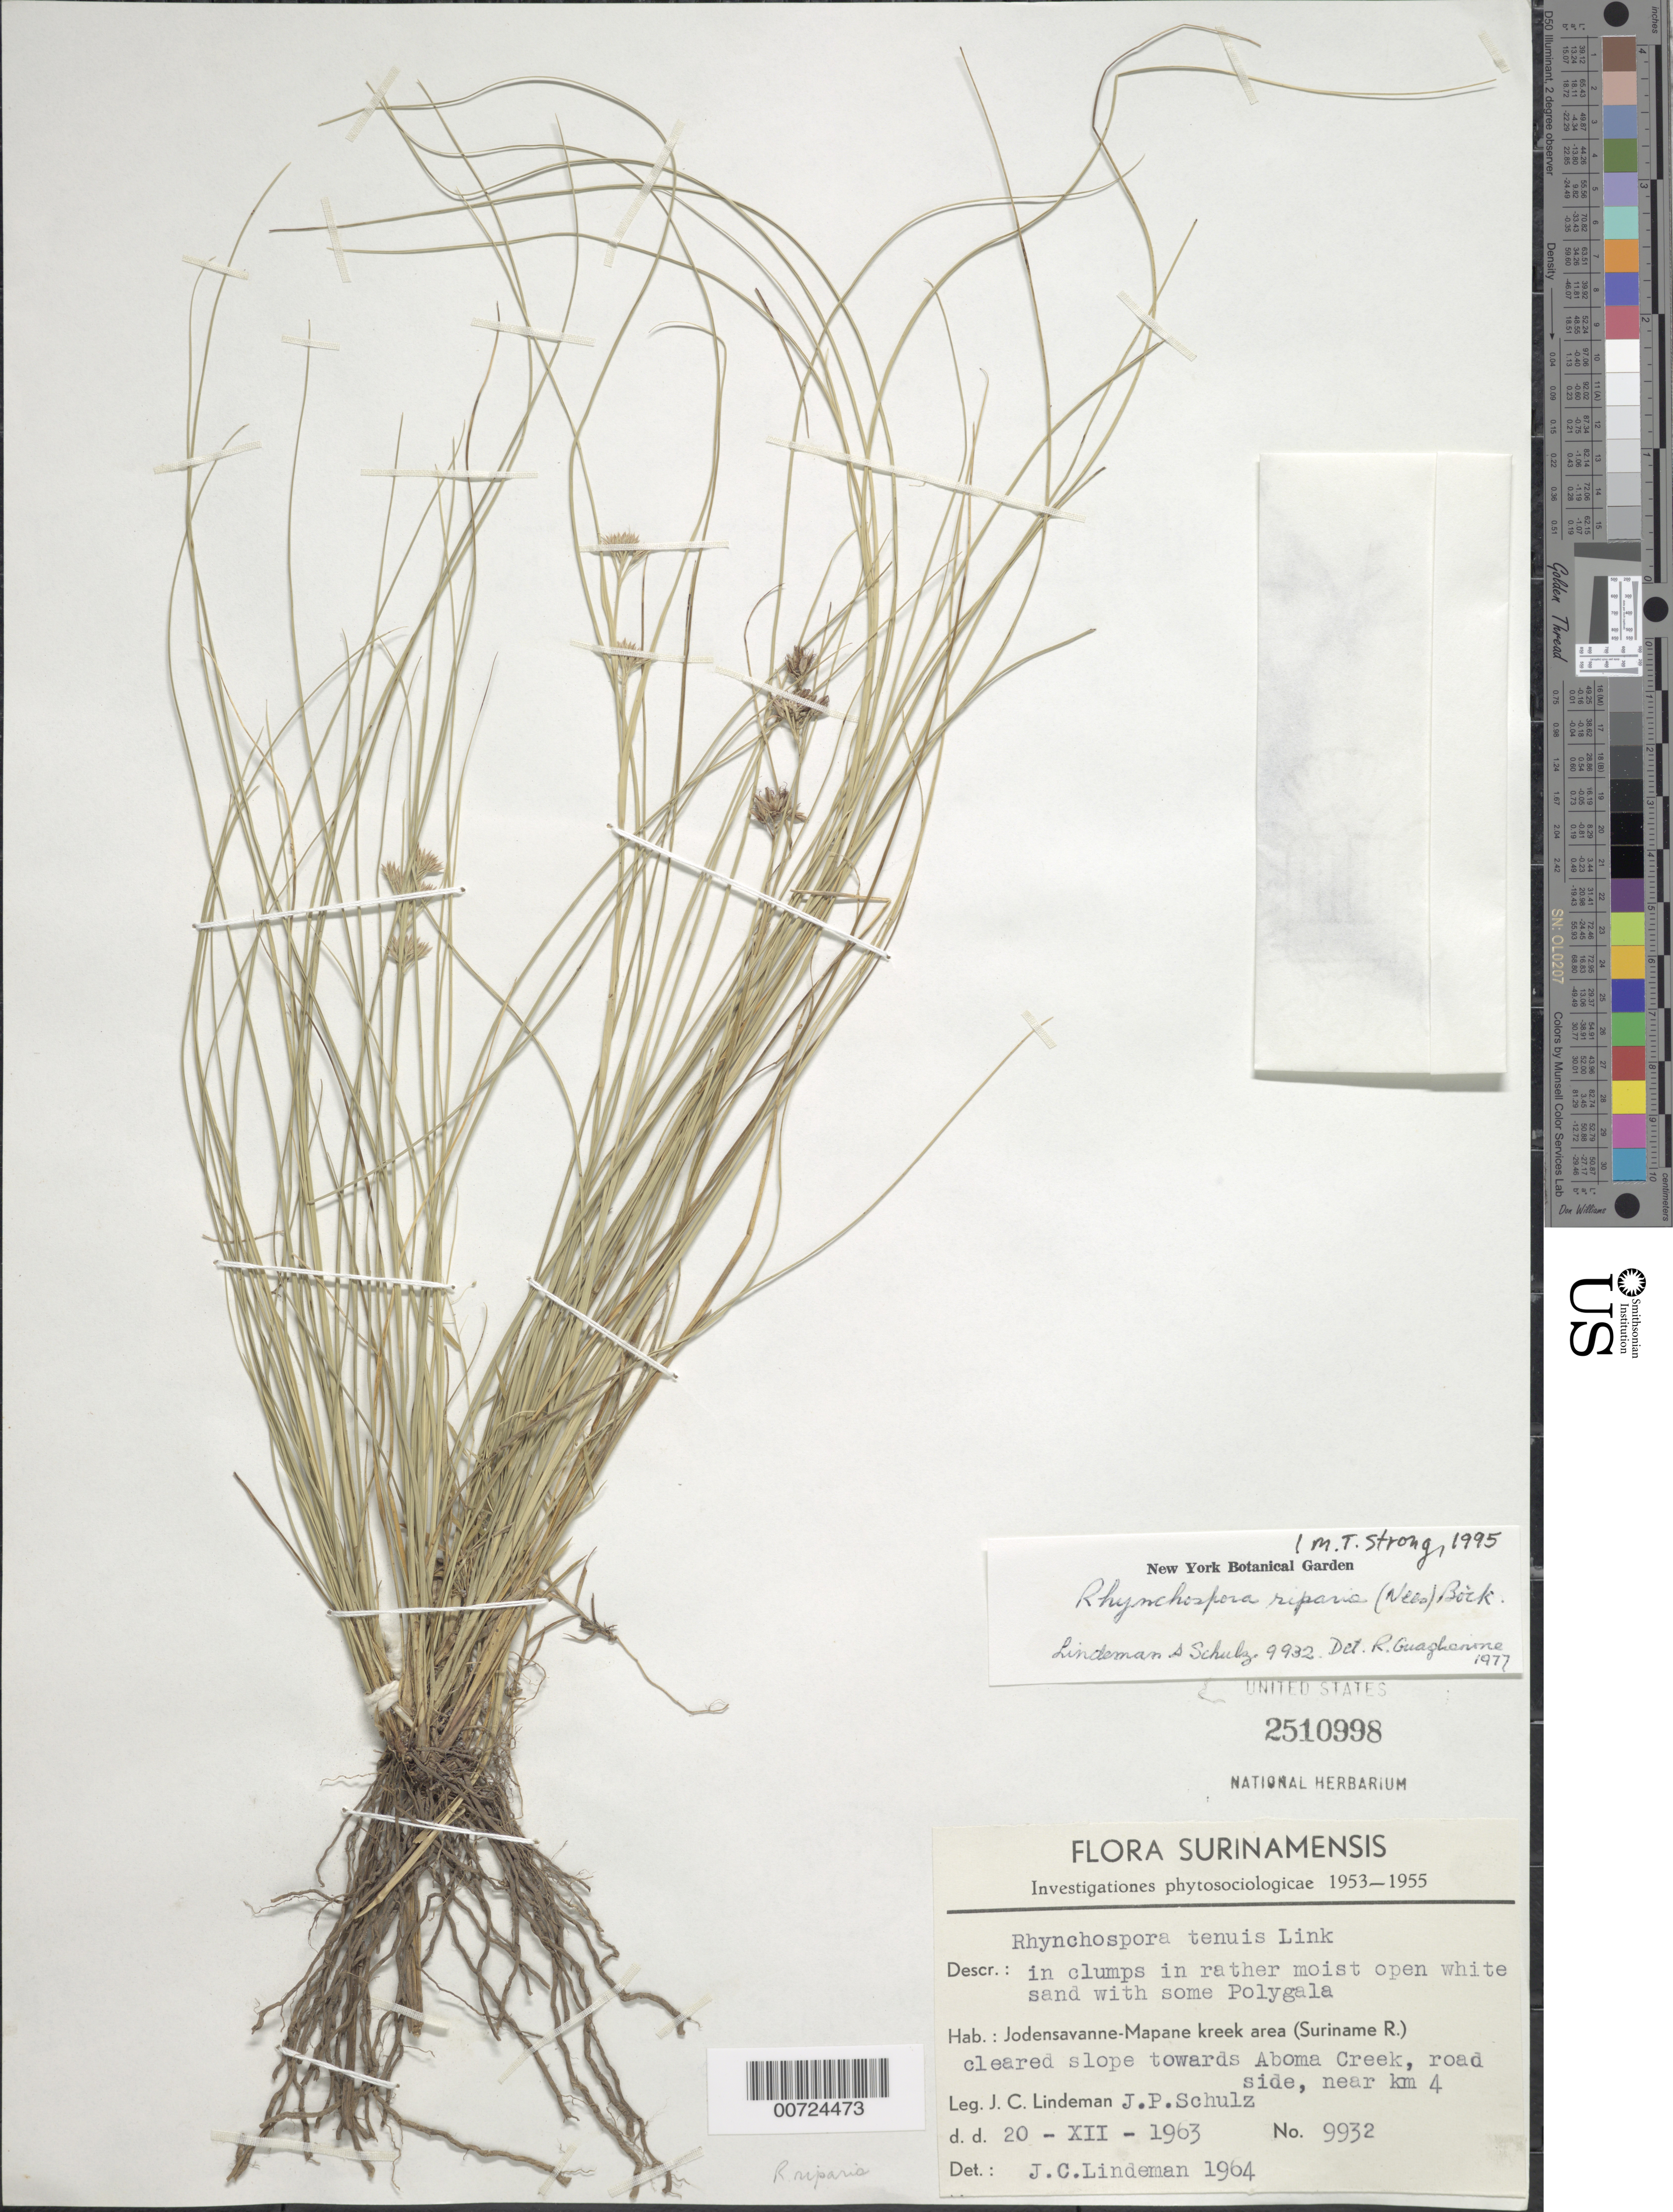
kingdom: Plantae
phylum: Tracheophyta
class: Liliopsida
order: Poales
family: Cyperaceae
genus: Rhynchospora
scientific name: Rhynchospora riparia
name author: (Nees) Boeckeler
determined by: Strong, M. T., (US), Smithsonian Institution - National Museum of Natural History (UNITED STATES)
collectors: J. C. Lindeman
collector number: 9932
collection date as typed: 20-Dec-63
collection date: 1963-12-20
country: Suriname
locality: Jodensavanne-Mapane Kreek area (Suriname R.), Aboma Creek, near km 4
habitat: Cleared slope; moist open white sand with some Polygala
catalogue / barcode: US 2510998